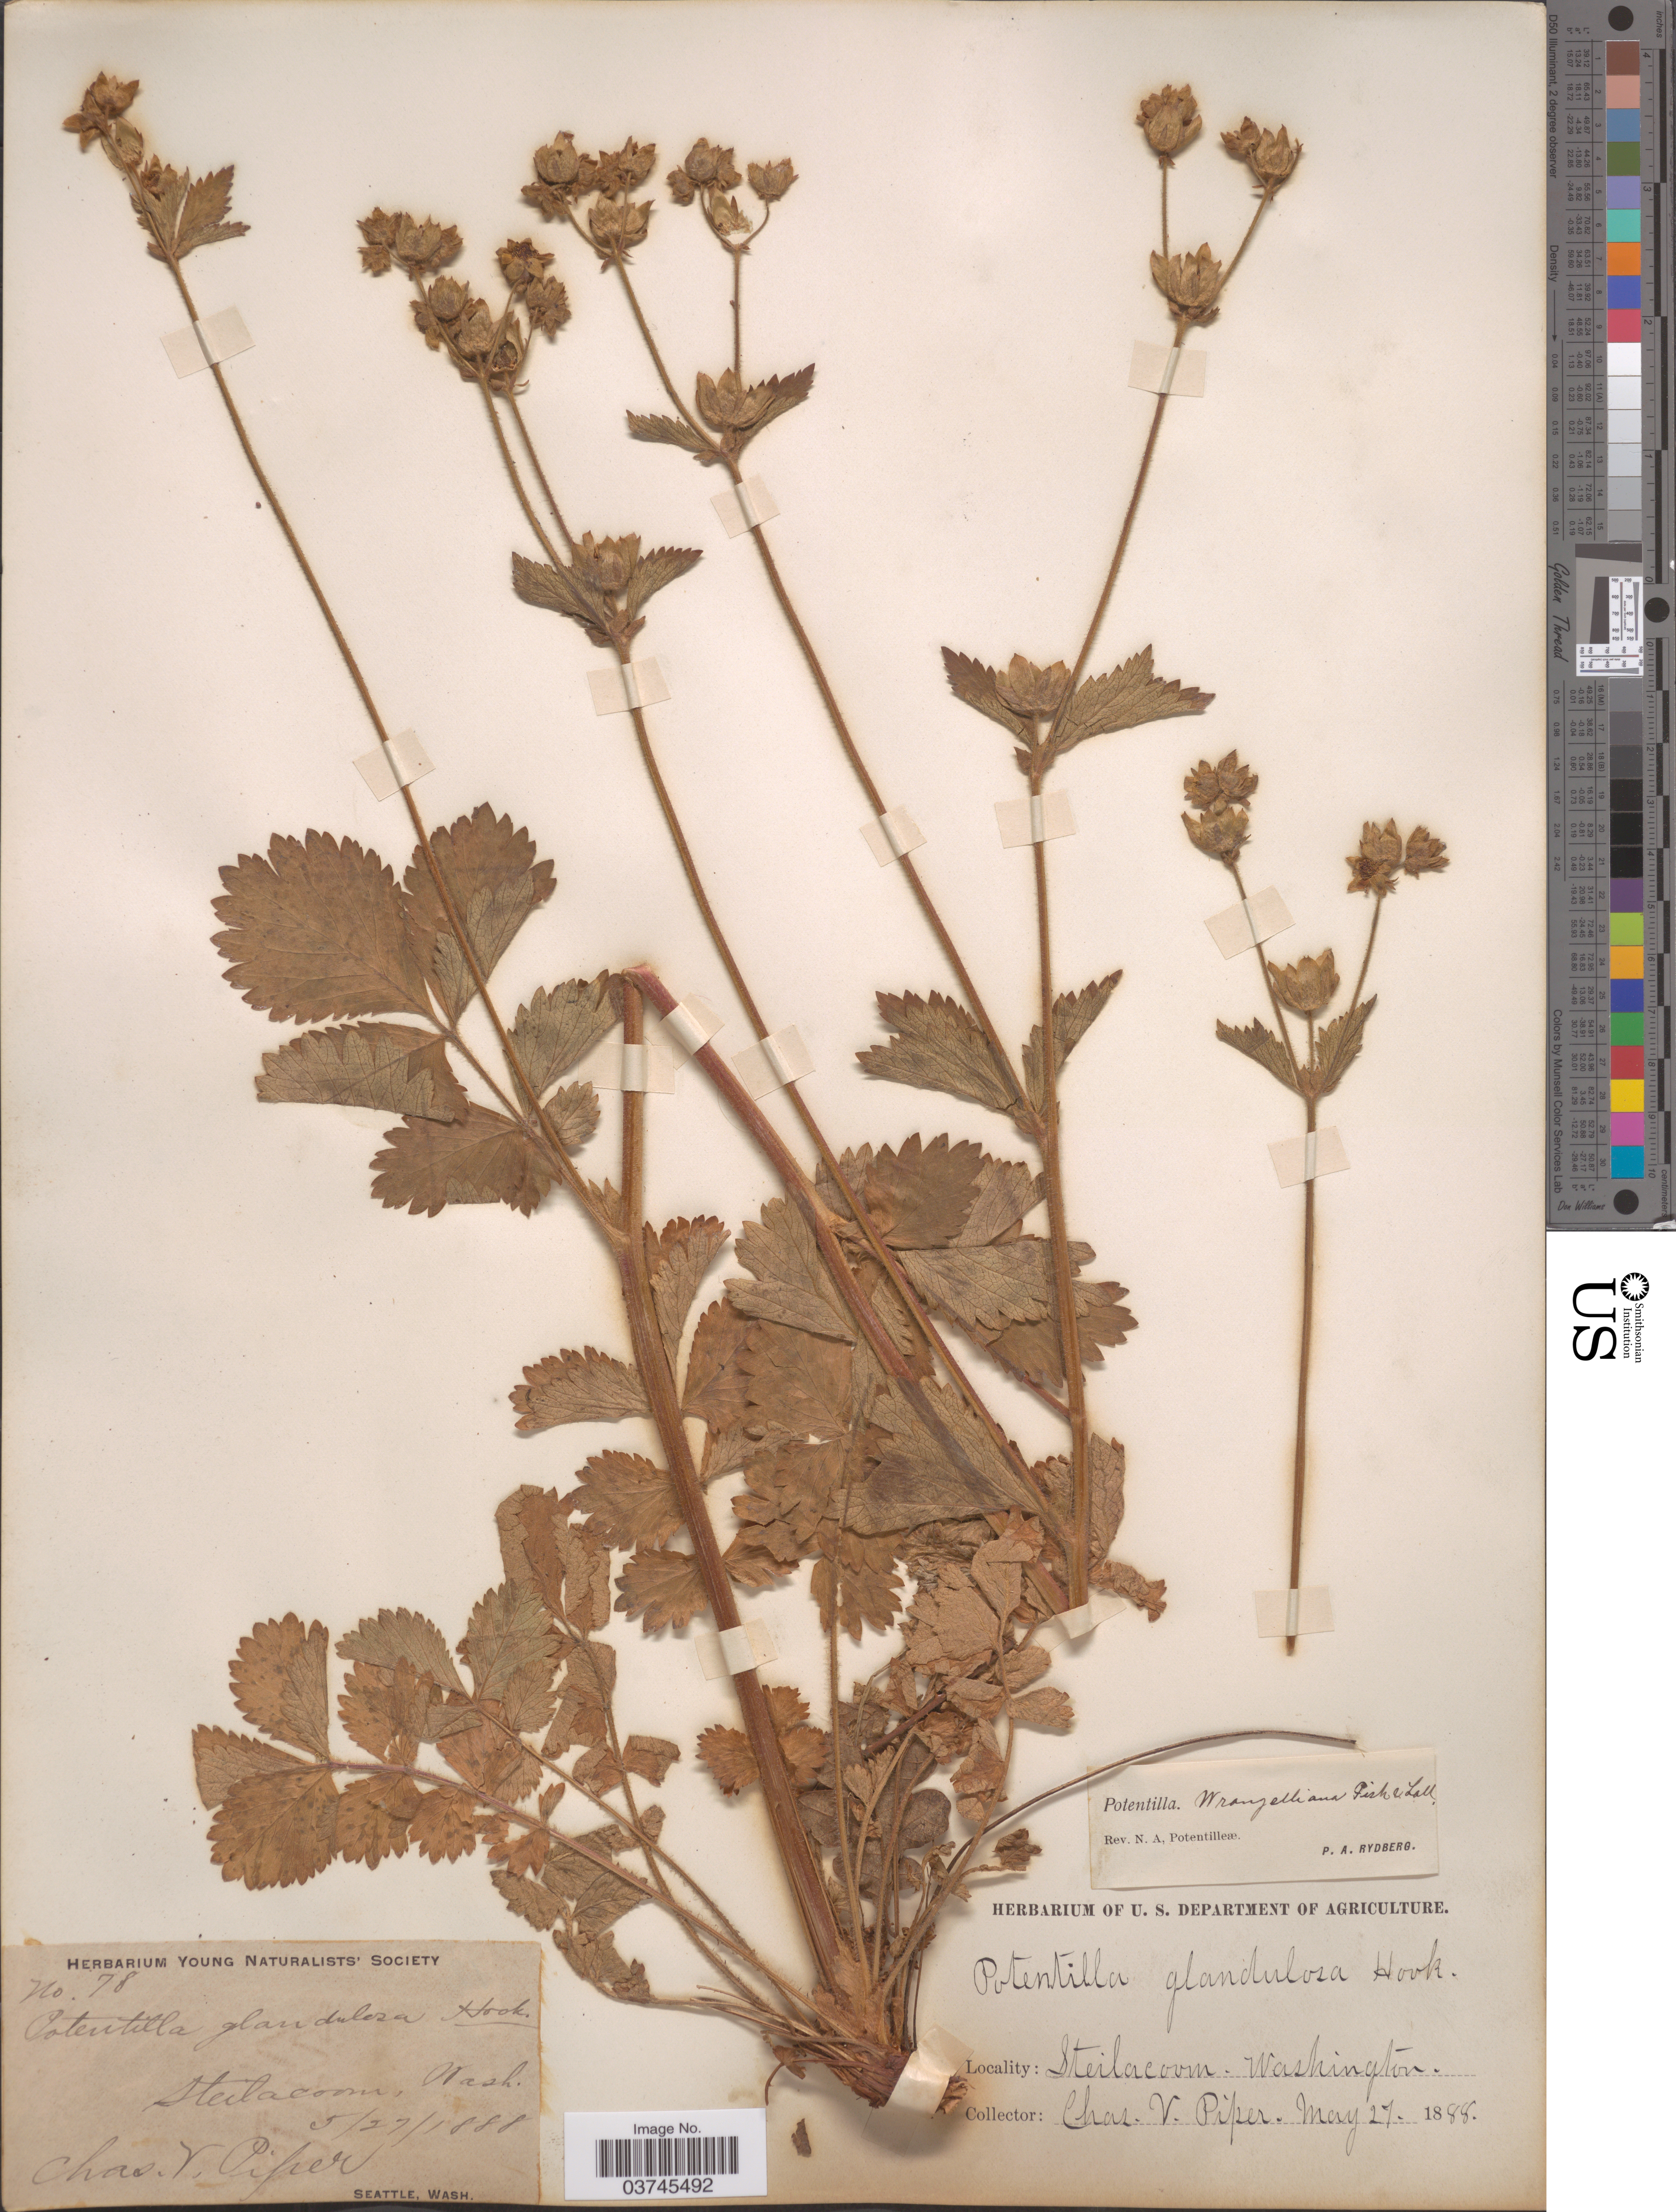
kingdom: Plantae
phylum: Tracheophyta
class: Magnoliopsida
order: Rosales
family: Rosaceae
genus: Drymocallis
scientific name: Drymocallis glandulosa var. wrangelliana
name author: (Greene) Ertter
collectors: C. V. Piper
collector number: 78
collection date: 1888-05-27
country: United States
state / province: Washington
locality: Steilacoom.